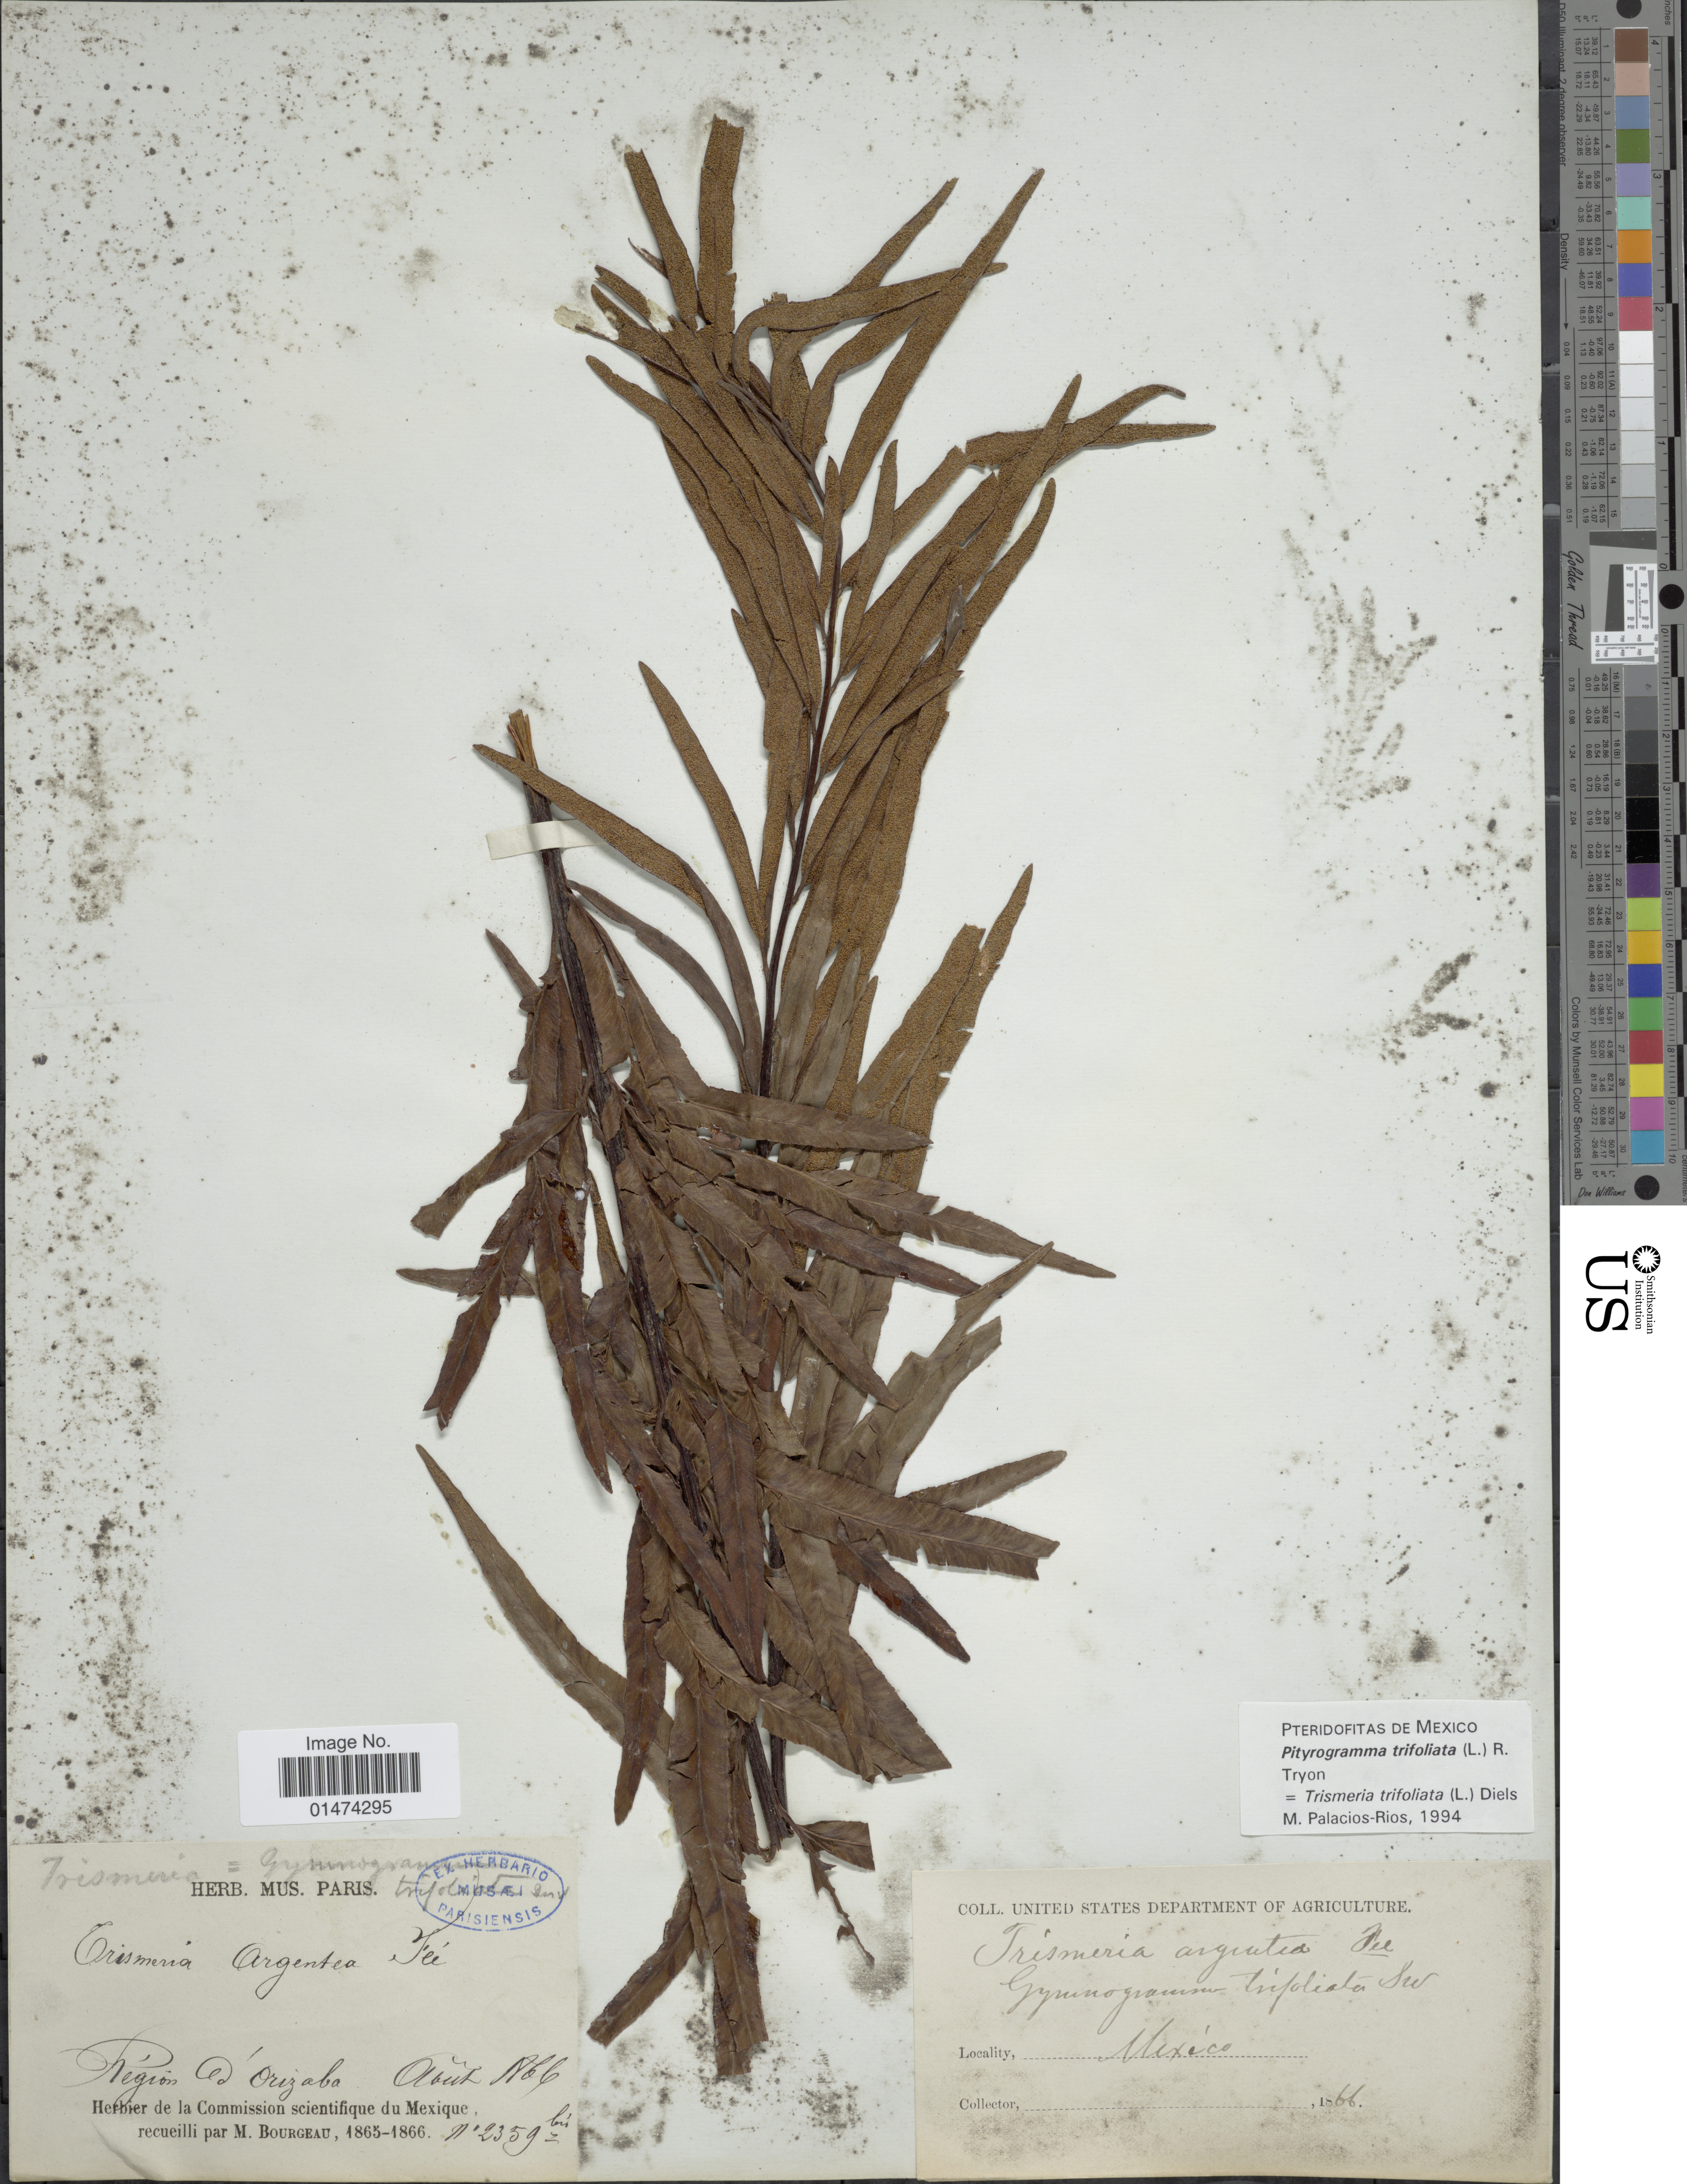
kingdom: Plantae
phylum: Tracheophyta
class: Polypodiopsida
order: Polypodiales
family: Pteridaceae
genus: Pityrogramma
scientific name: Pityrogramma trifoliata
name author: (L.) R.M. Tryon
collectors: M. Bourgeau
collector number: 2359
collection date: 1865/1866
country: Mexico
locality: Région d'Orizaba, Mexico